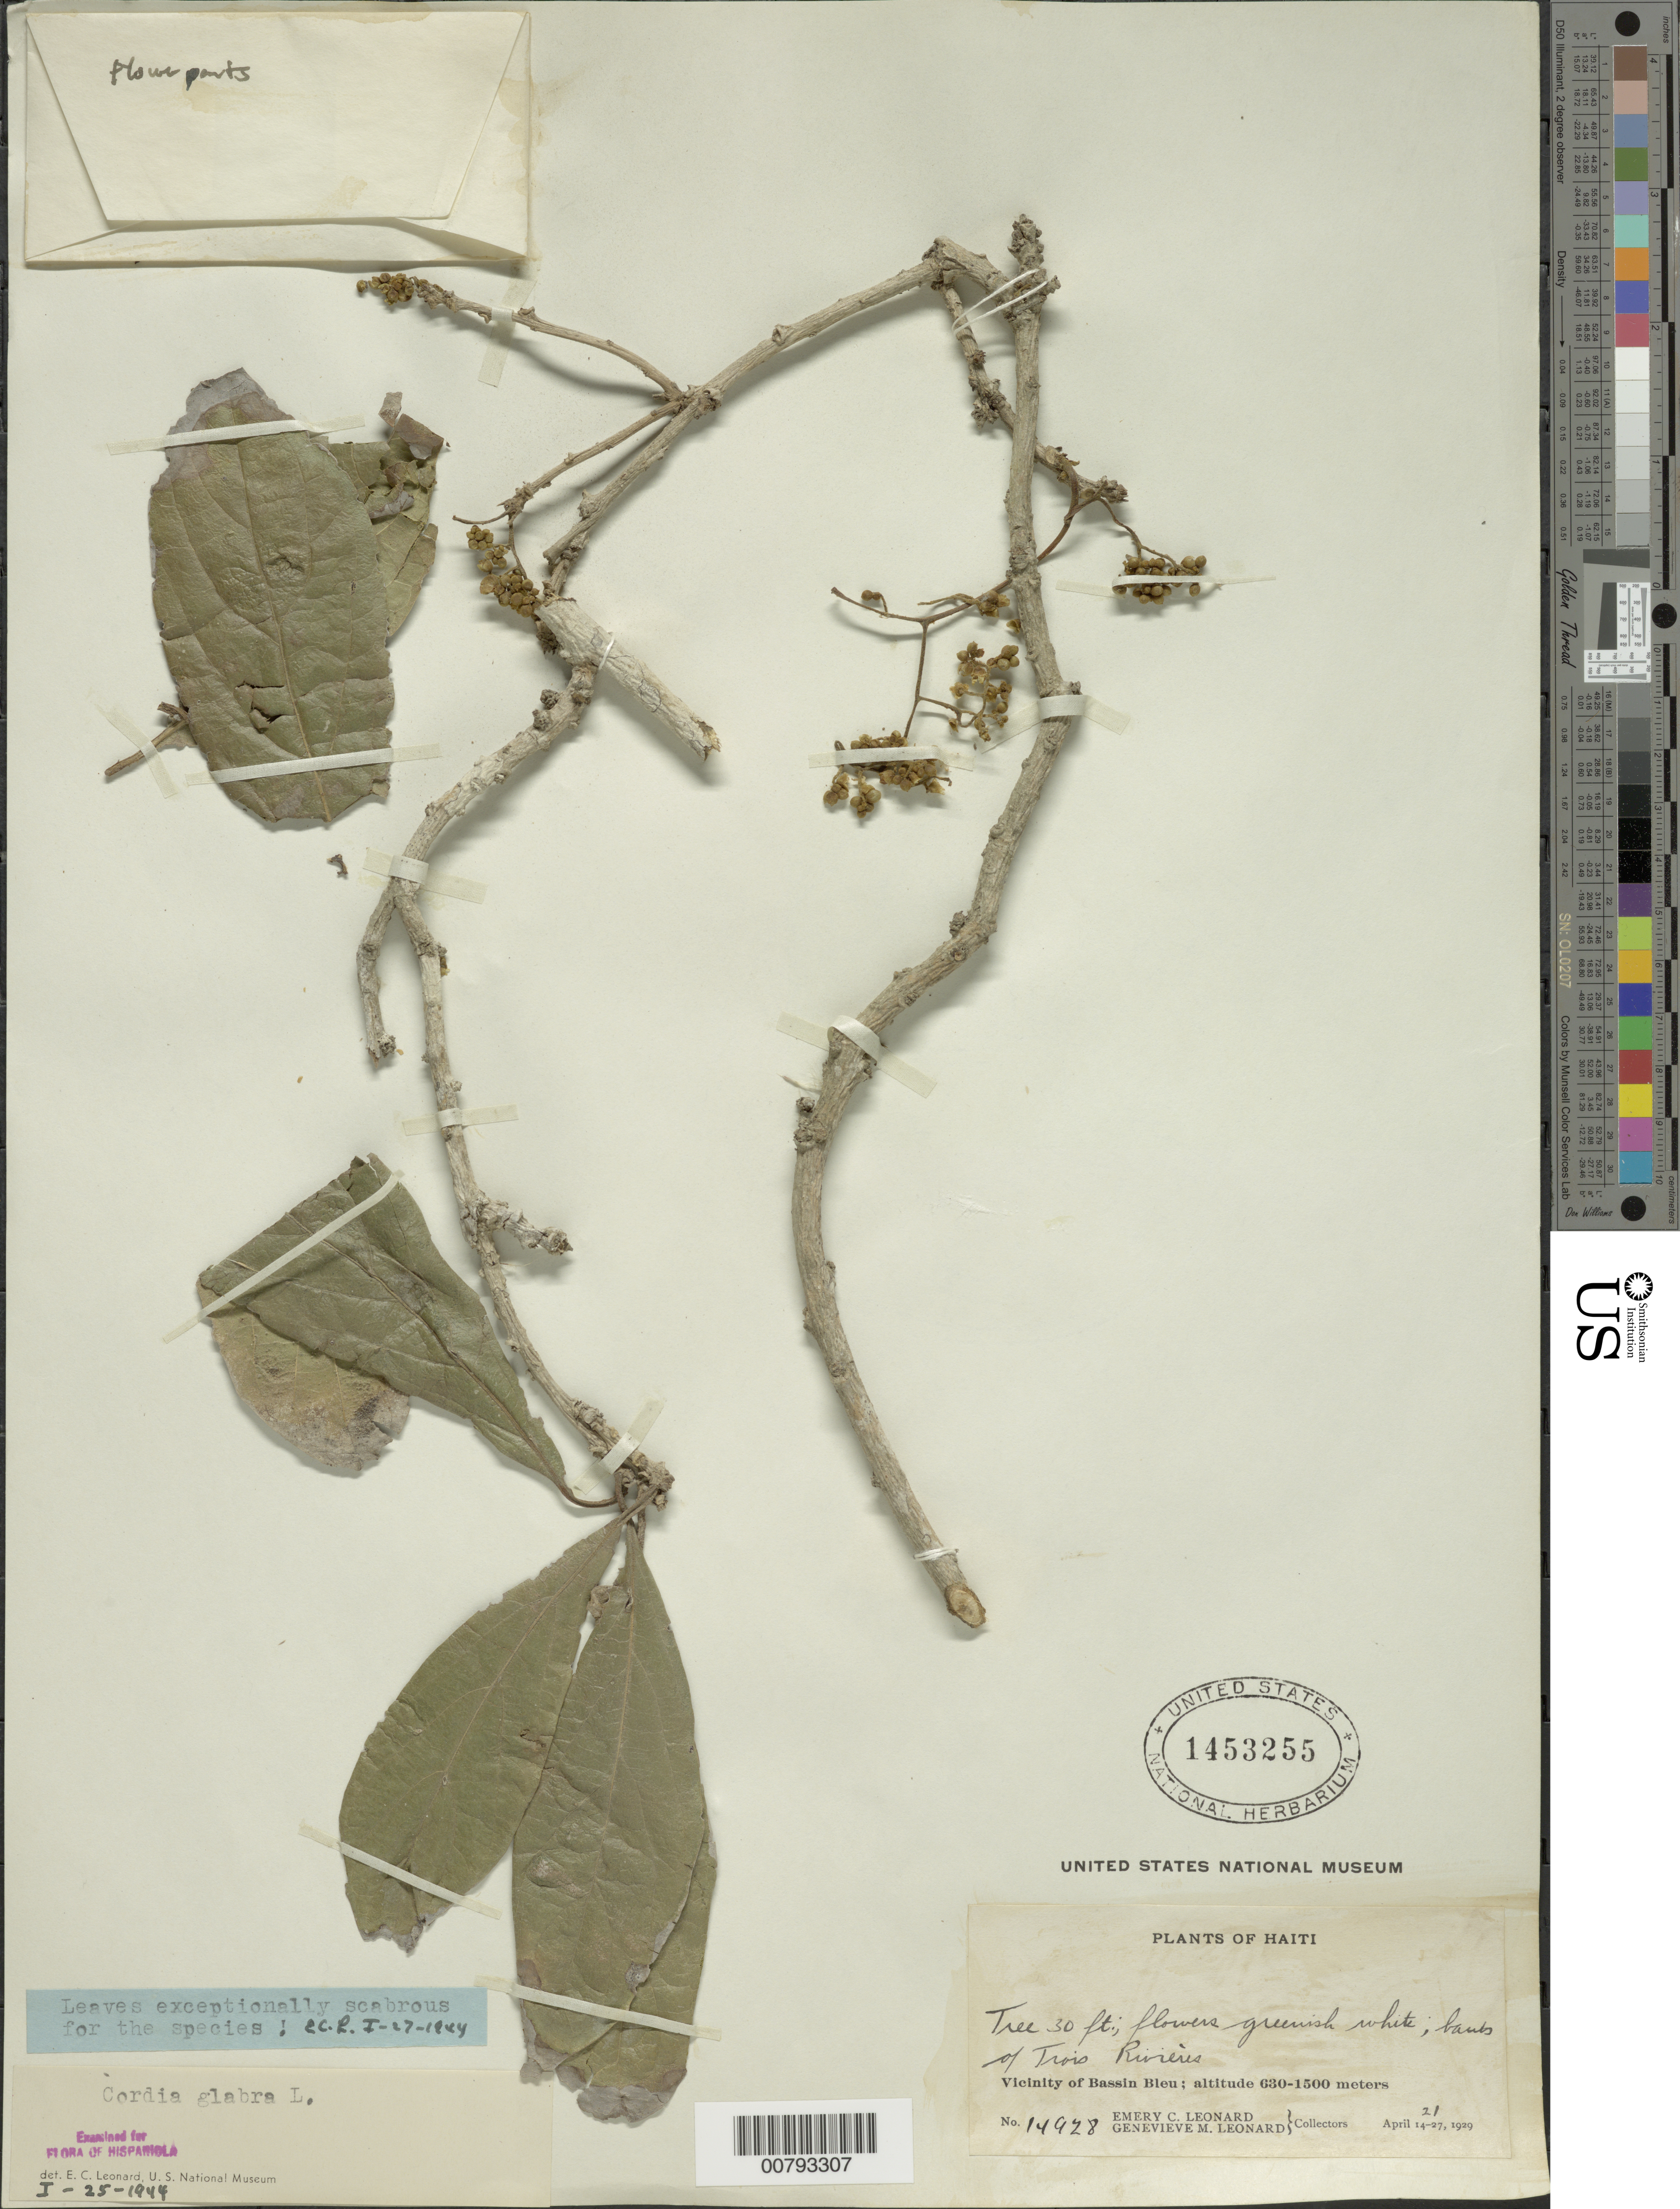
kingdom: Plantae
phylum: Tracheophyta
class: Magnoliopsida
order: Boraginales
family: Cordiaceae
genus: Cordia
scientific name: Cordia collococca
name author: L.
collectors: E. C. Leonard & G. M. Leonard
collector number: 14928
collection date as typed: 21 Apr 1929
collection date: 1929-04-21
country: Haiti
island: Hispaniola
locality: Vicinity of Bassin Bleu, Trois Rivières.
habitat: Banks of river.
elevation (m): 630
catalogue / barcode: US 1453255